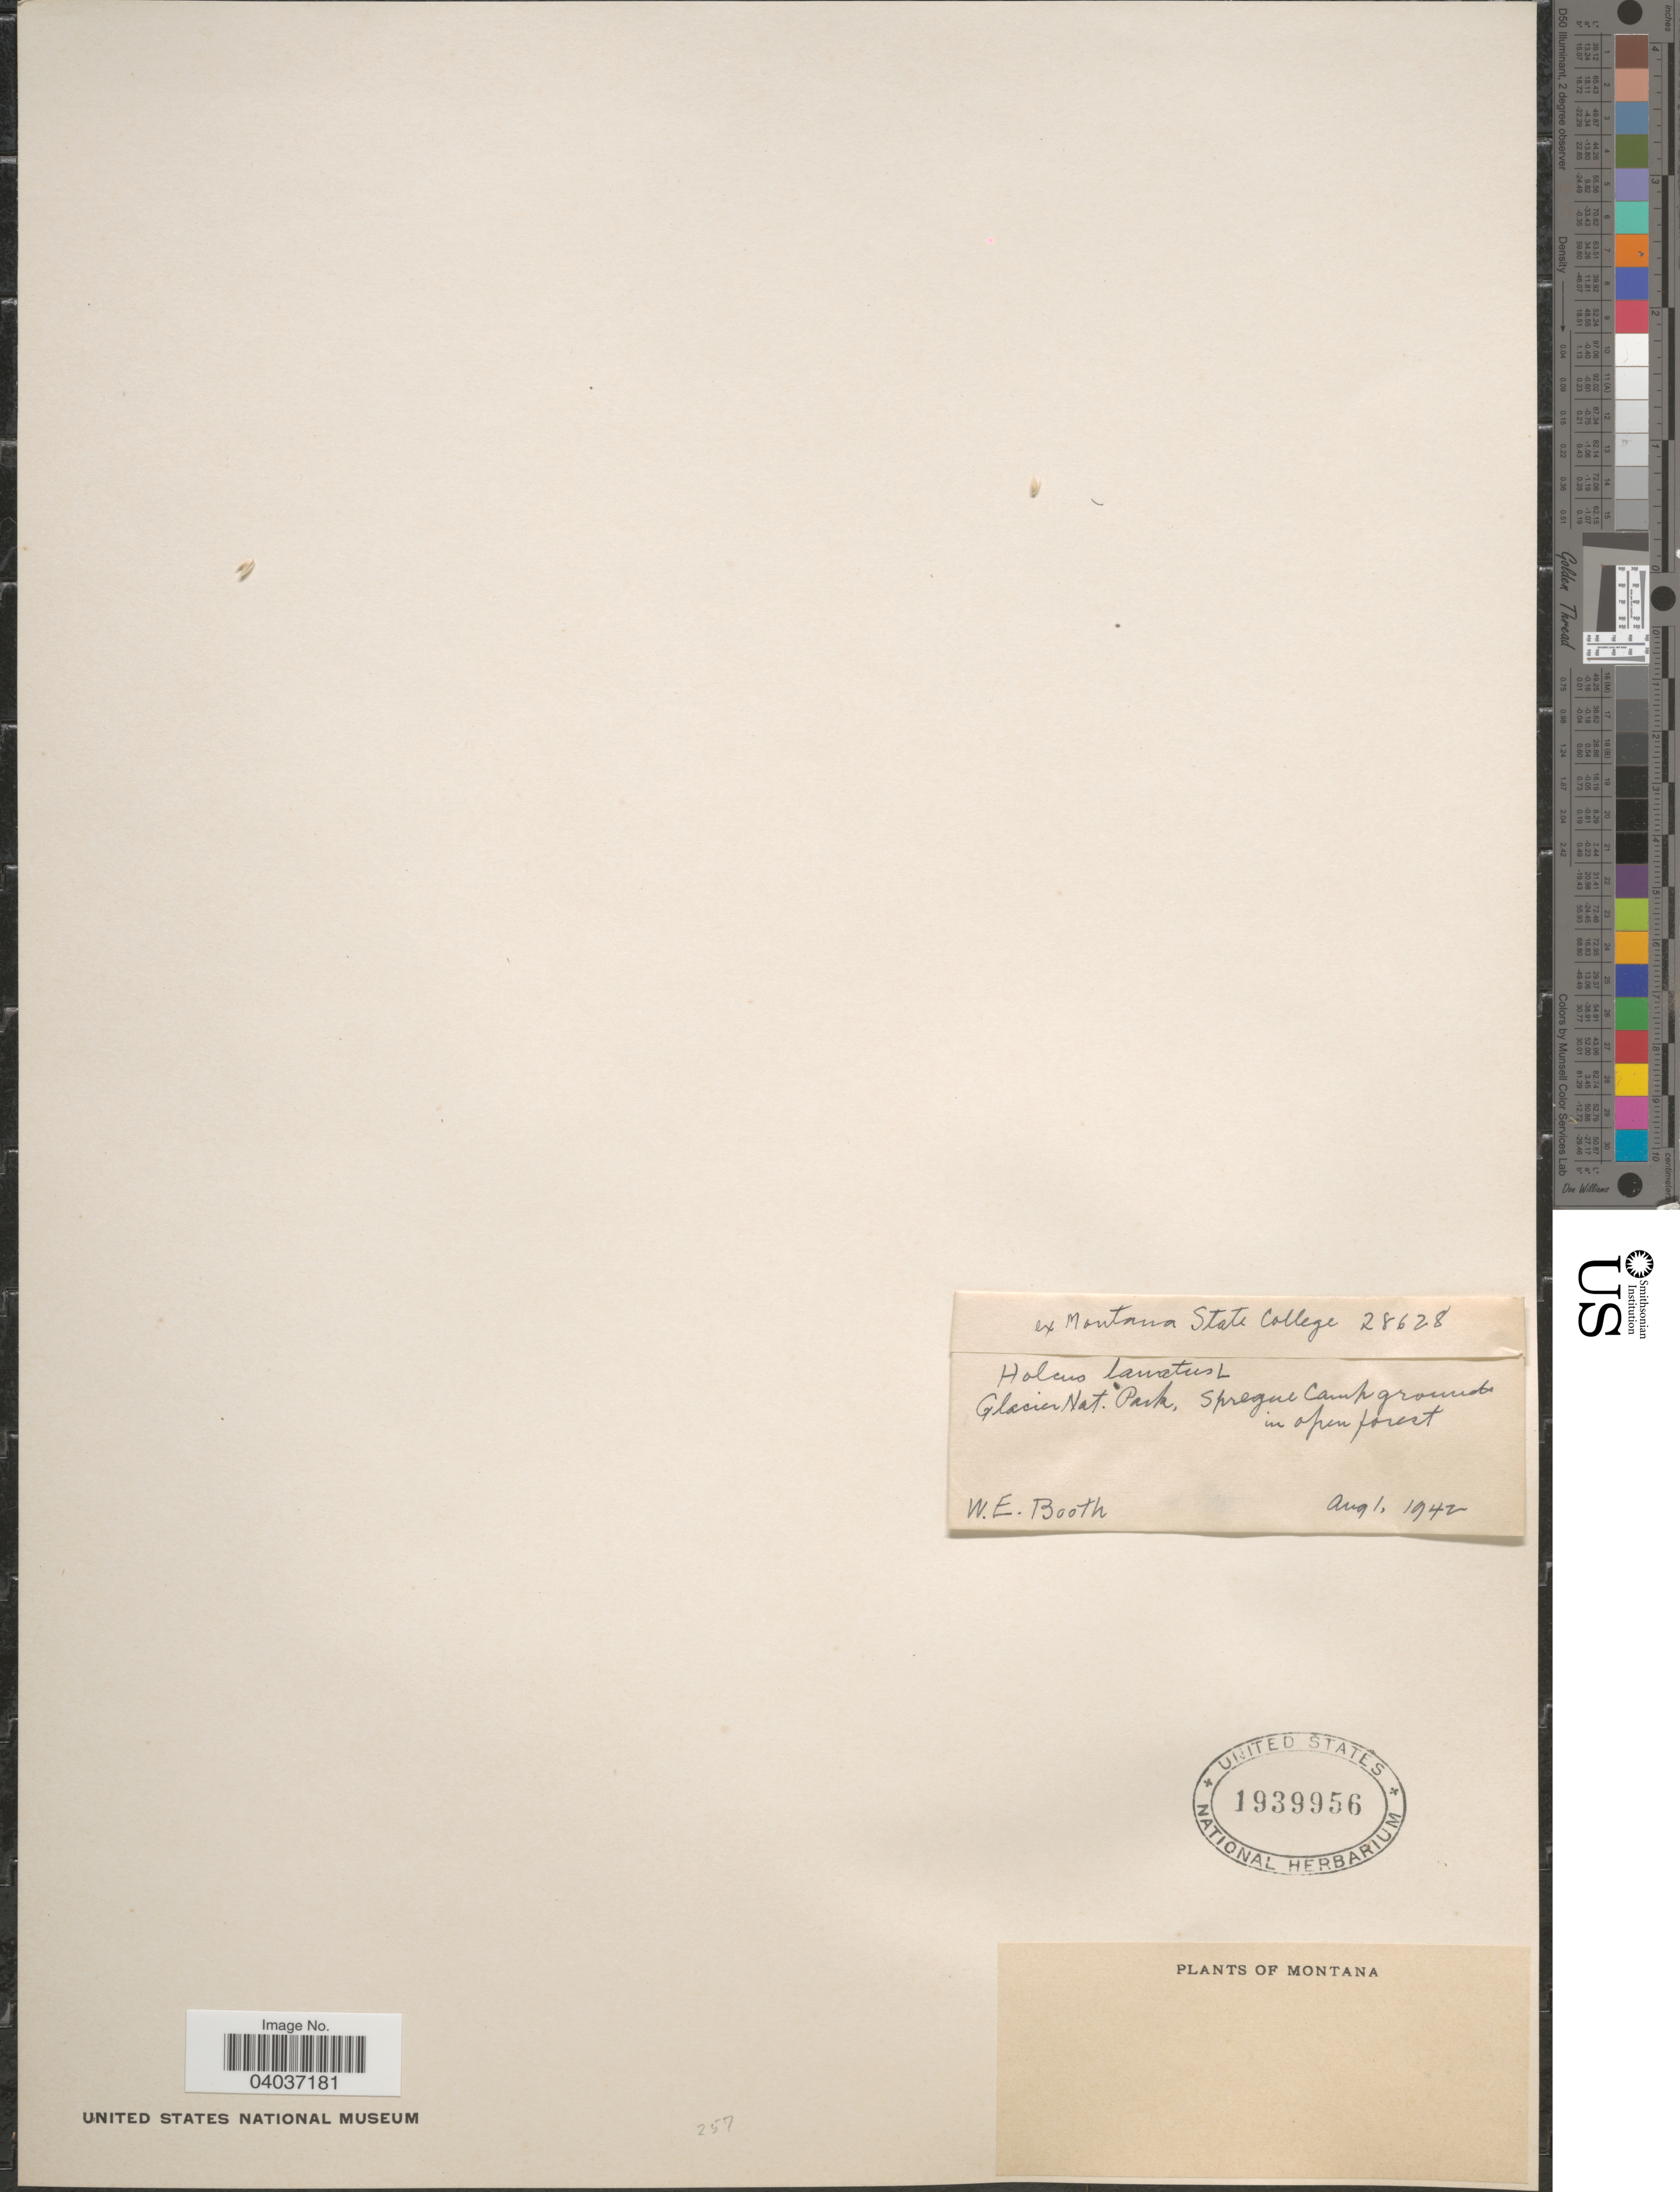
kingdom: Plantae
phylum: Tracheophyta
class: Liliopsida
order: Poales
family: Poaceae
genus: Holcus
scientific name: Holcus lanatus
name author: L.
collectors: W. Booth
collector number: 28628 ?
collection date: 1942-08-01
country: United States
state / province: Montana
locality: Glacier Nat. Park, Sprague Camp ground.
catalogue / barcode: US 1939956